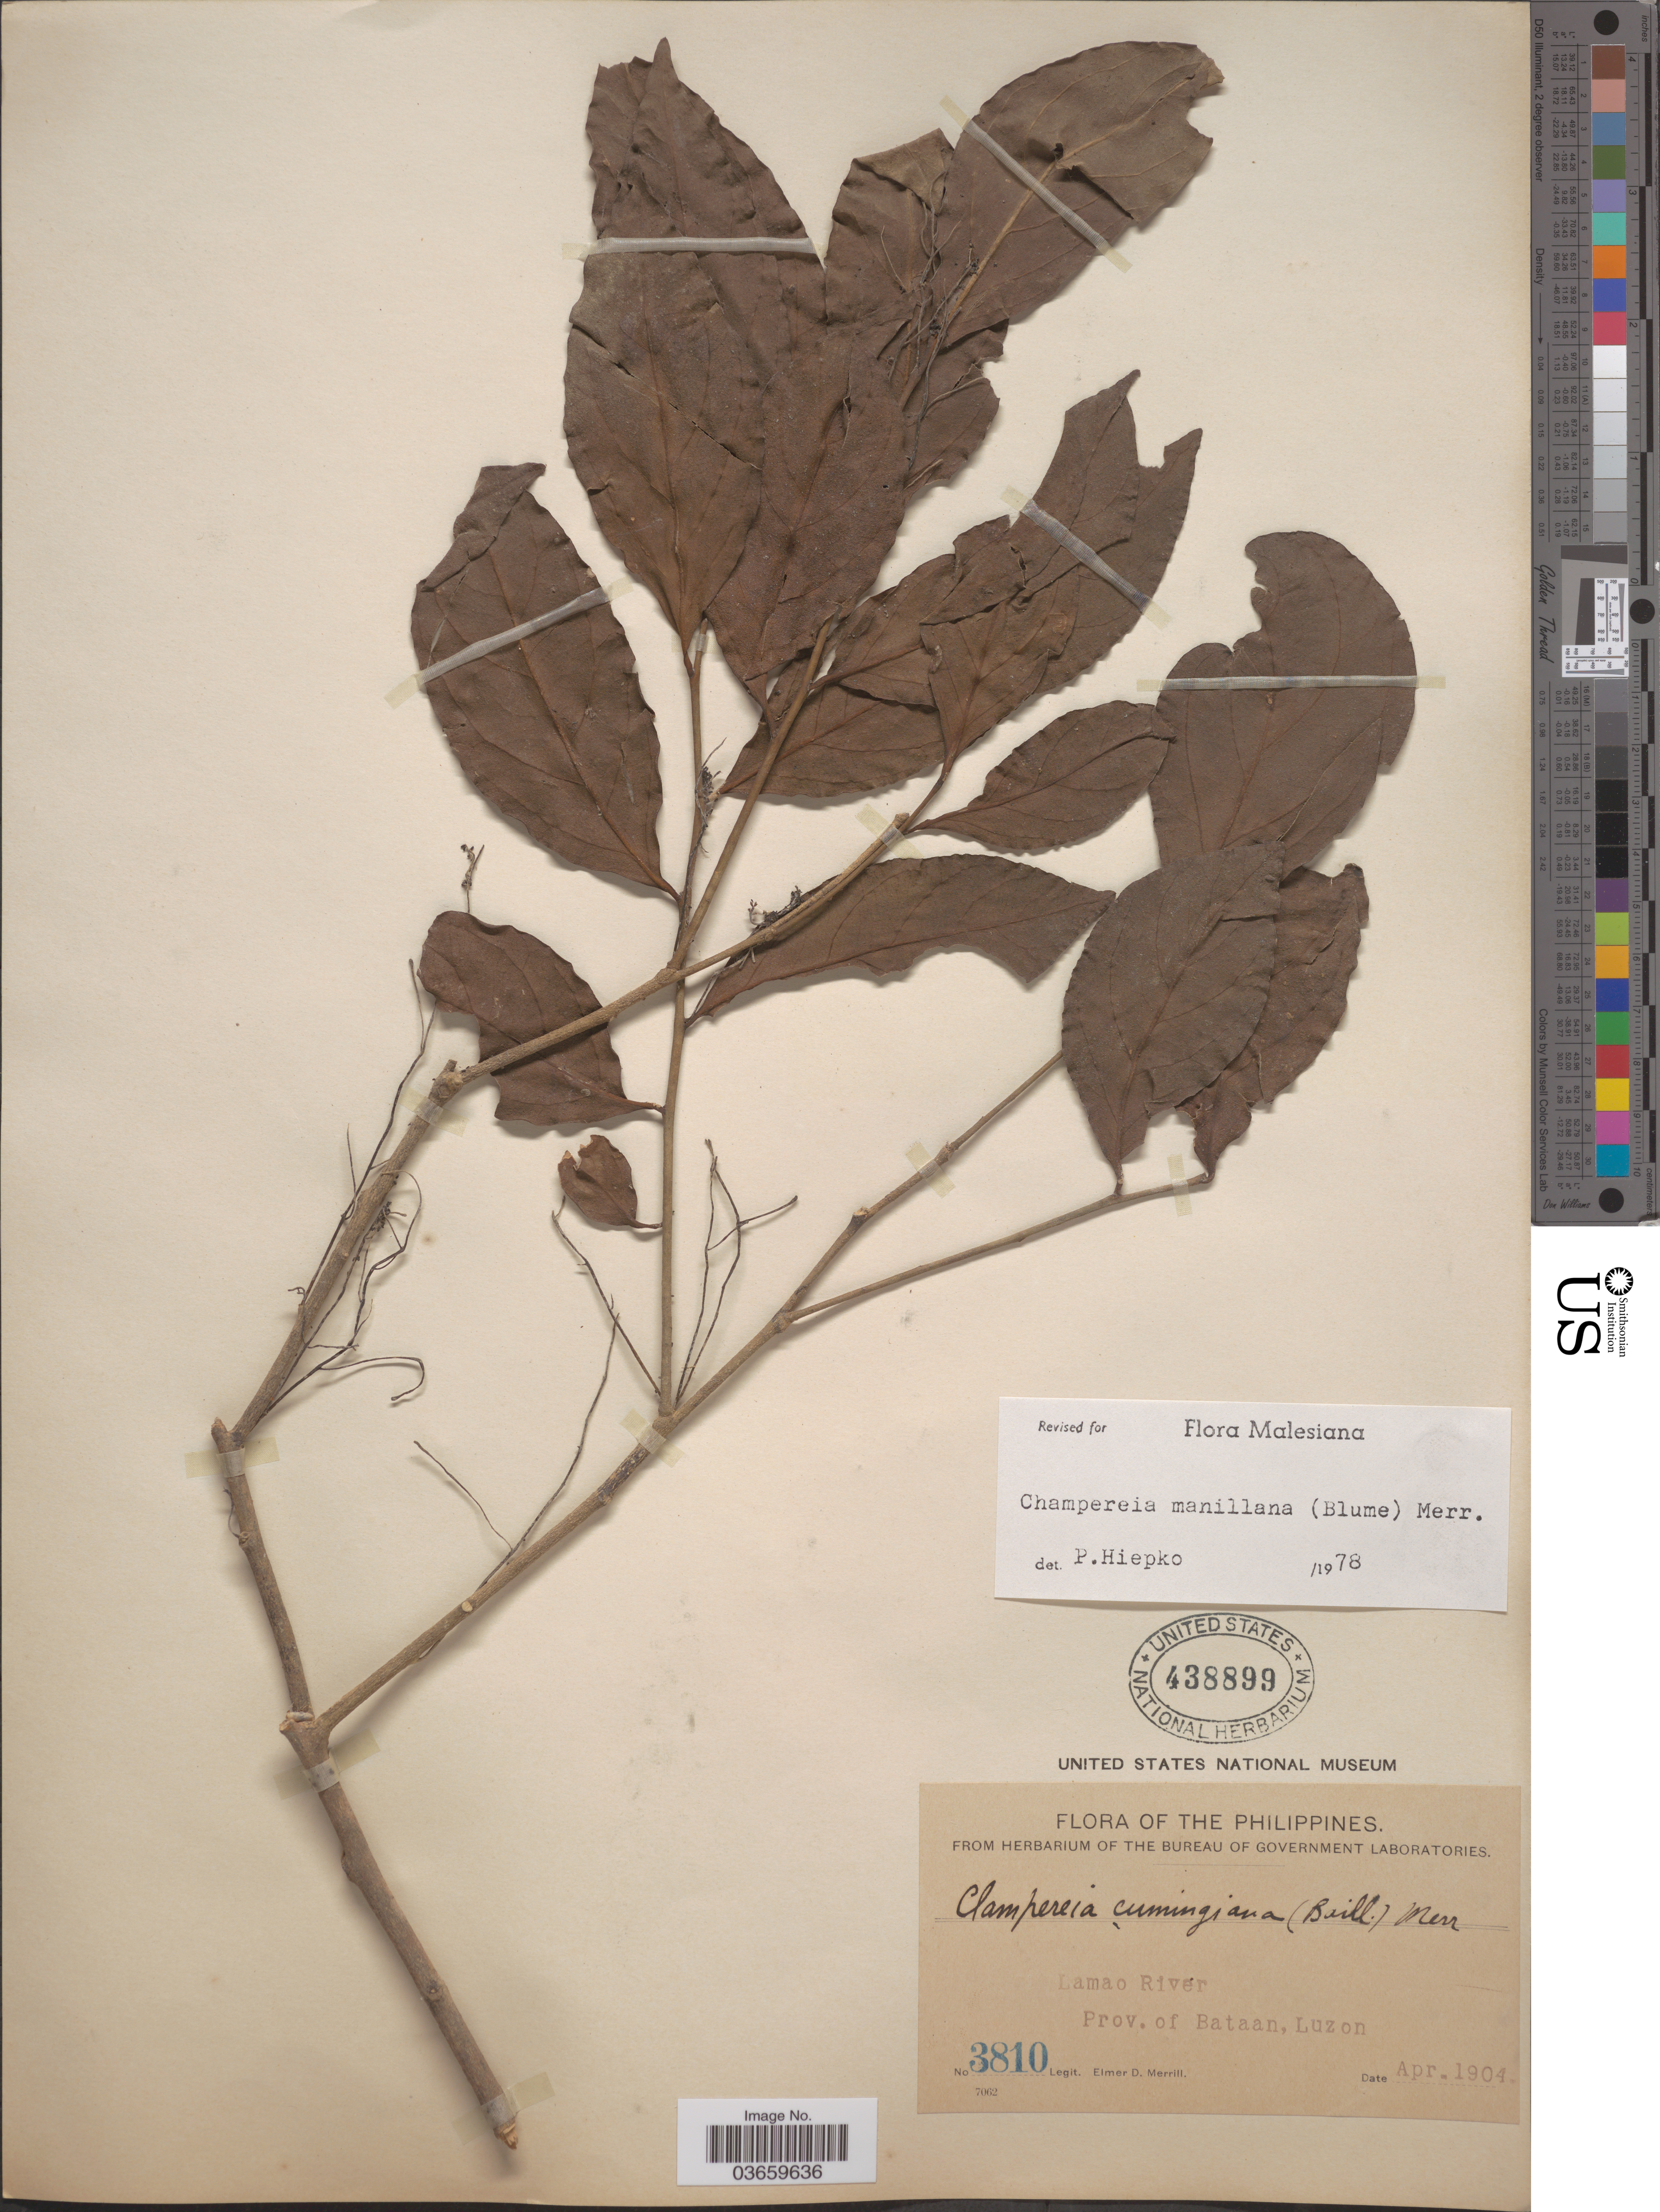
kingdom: Plantae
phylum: Tracheophyta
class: Magnoliopsida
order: Santalales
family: Opiliaceae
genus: Champereia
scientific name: Champereia manillana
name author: (Blume) Merr.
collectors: E. D. Merrill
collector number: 3810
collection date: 1904-04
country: Philippines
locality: Lamao River. Prov. of Bataan, Luzon.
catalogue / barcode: US 438899